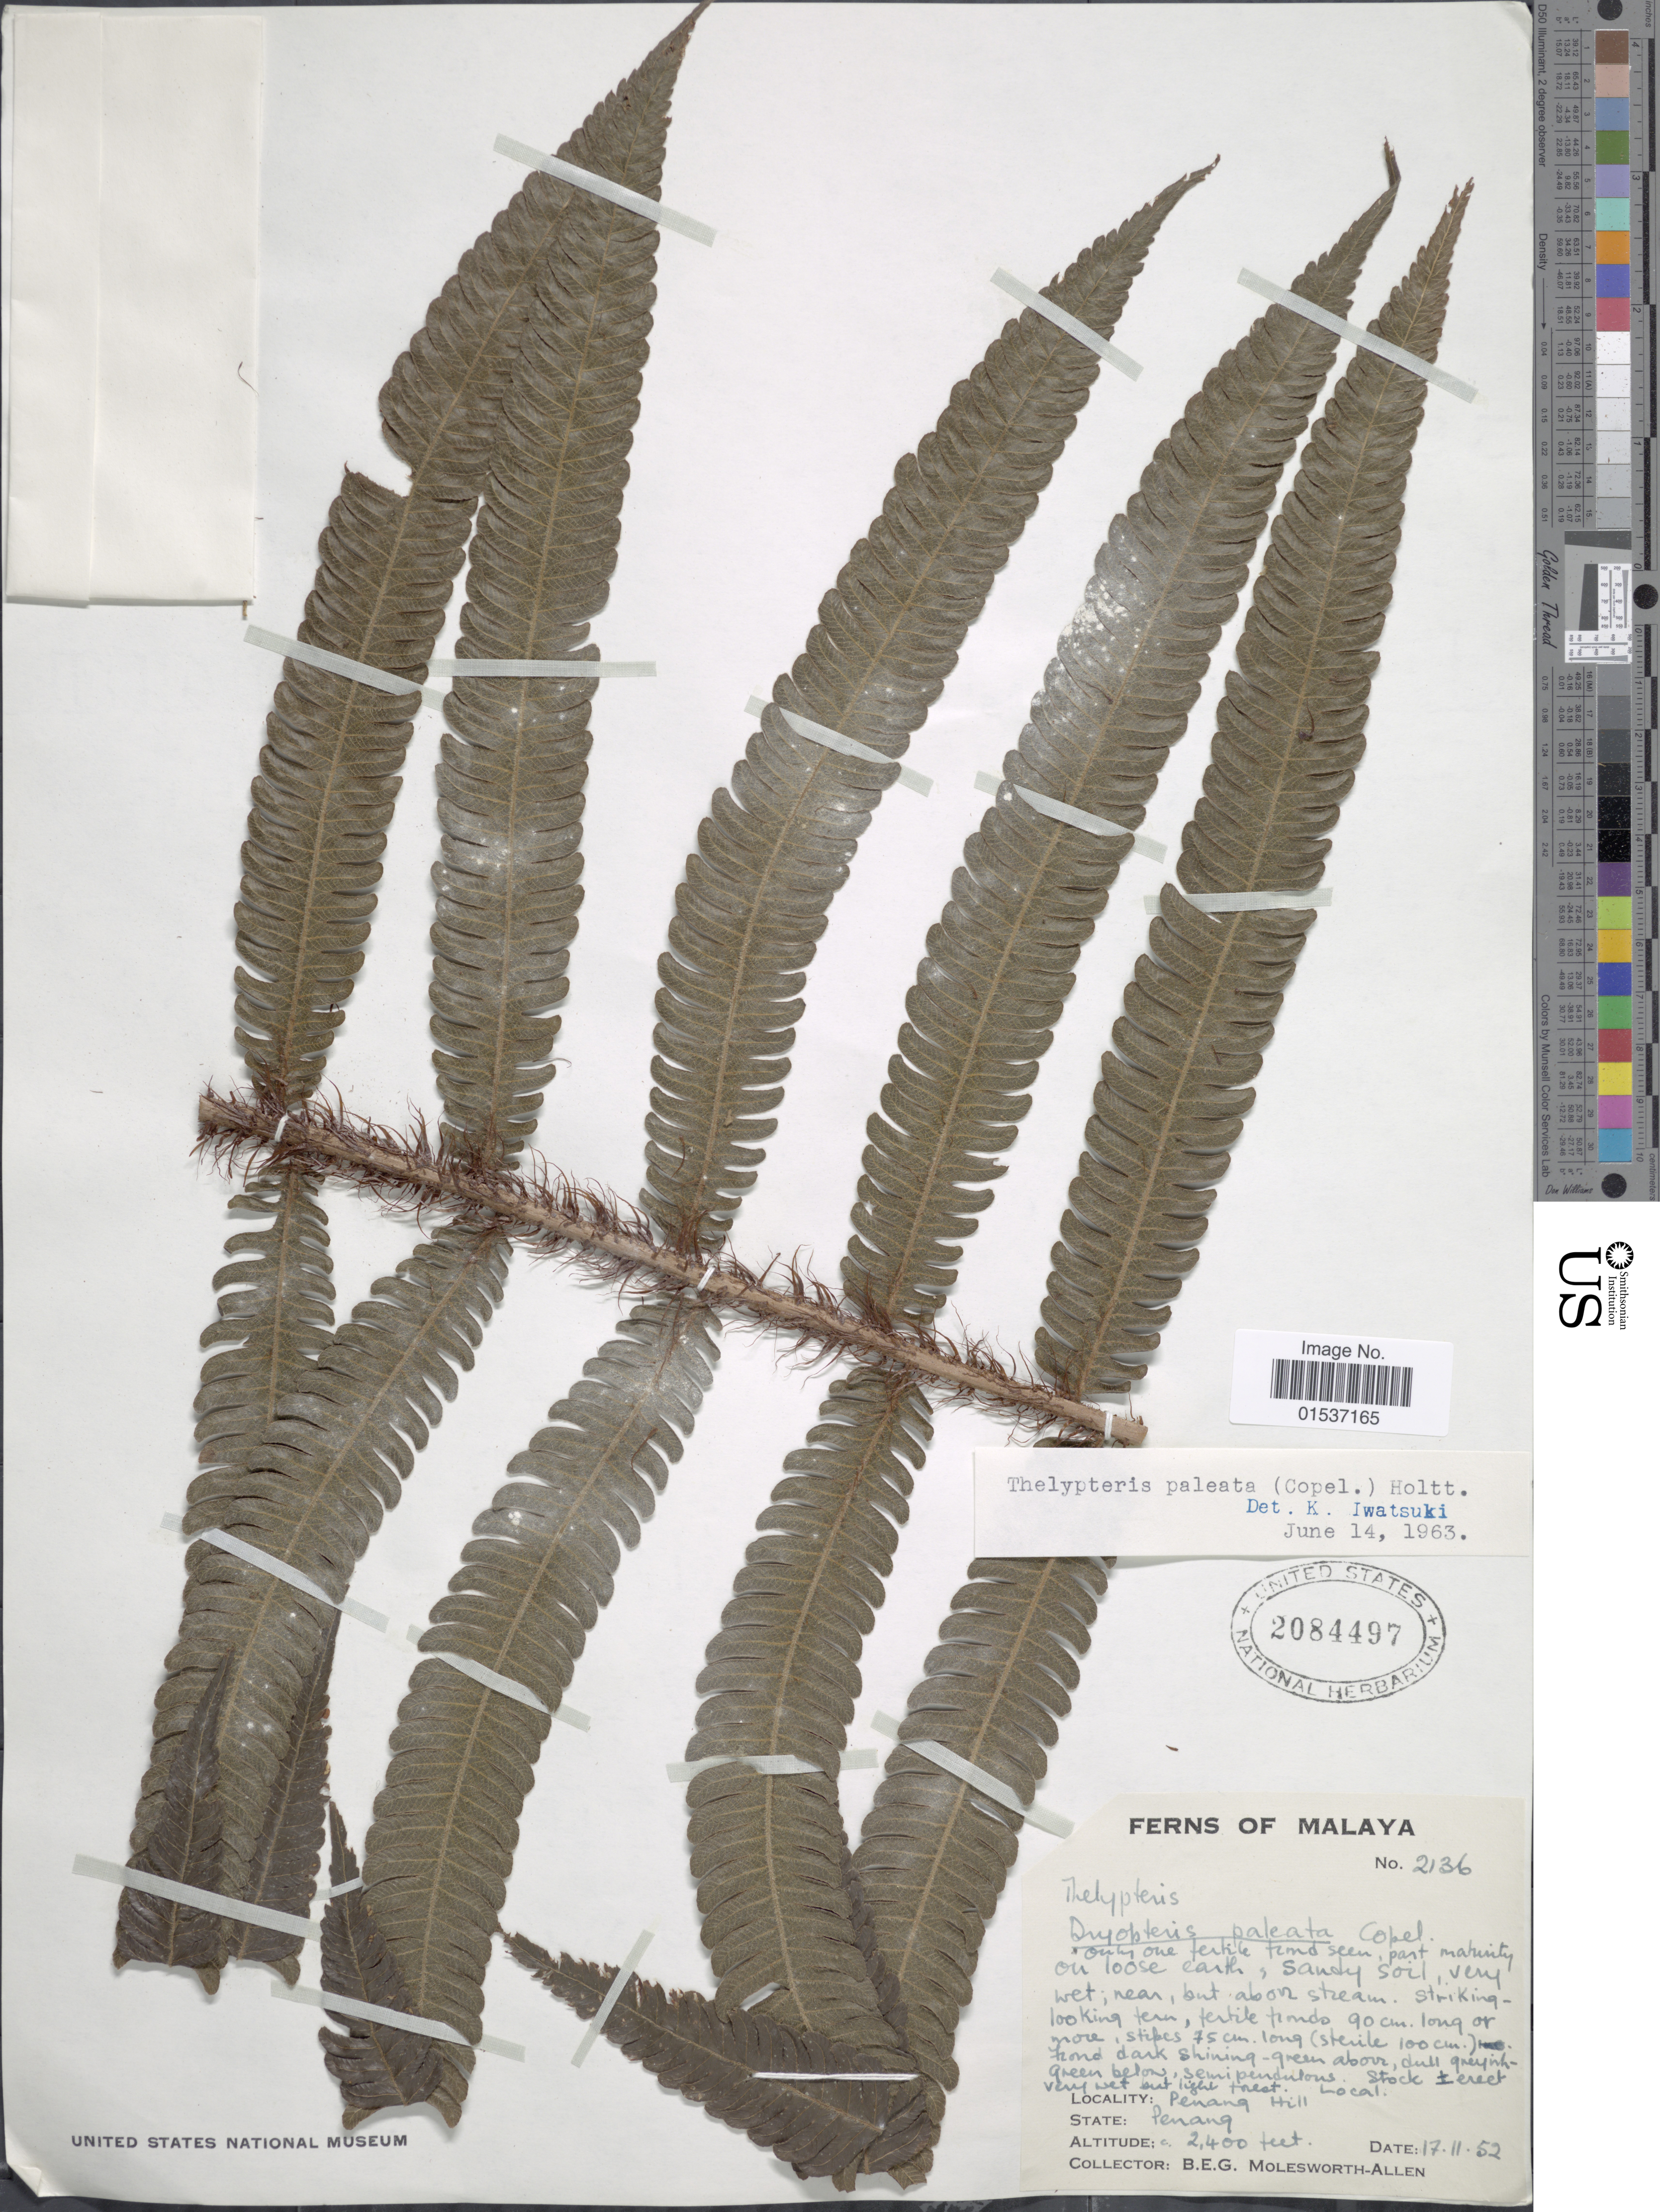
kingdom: Plantae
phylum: Tracheophyta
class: Polypodiopsida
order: Polypodiales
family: Thelypteridaceae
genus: Thelypteris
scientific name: Thelypteris paleata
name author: (Copel.) Holttum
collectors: B. E. G. Molesworth-Allen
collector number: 2136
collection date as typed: Transcribed d/m/y: 17/11/52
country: Malaysia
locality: Malaya, Penag Hill, Penang.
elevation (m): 732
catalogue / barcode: US 2084497